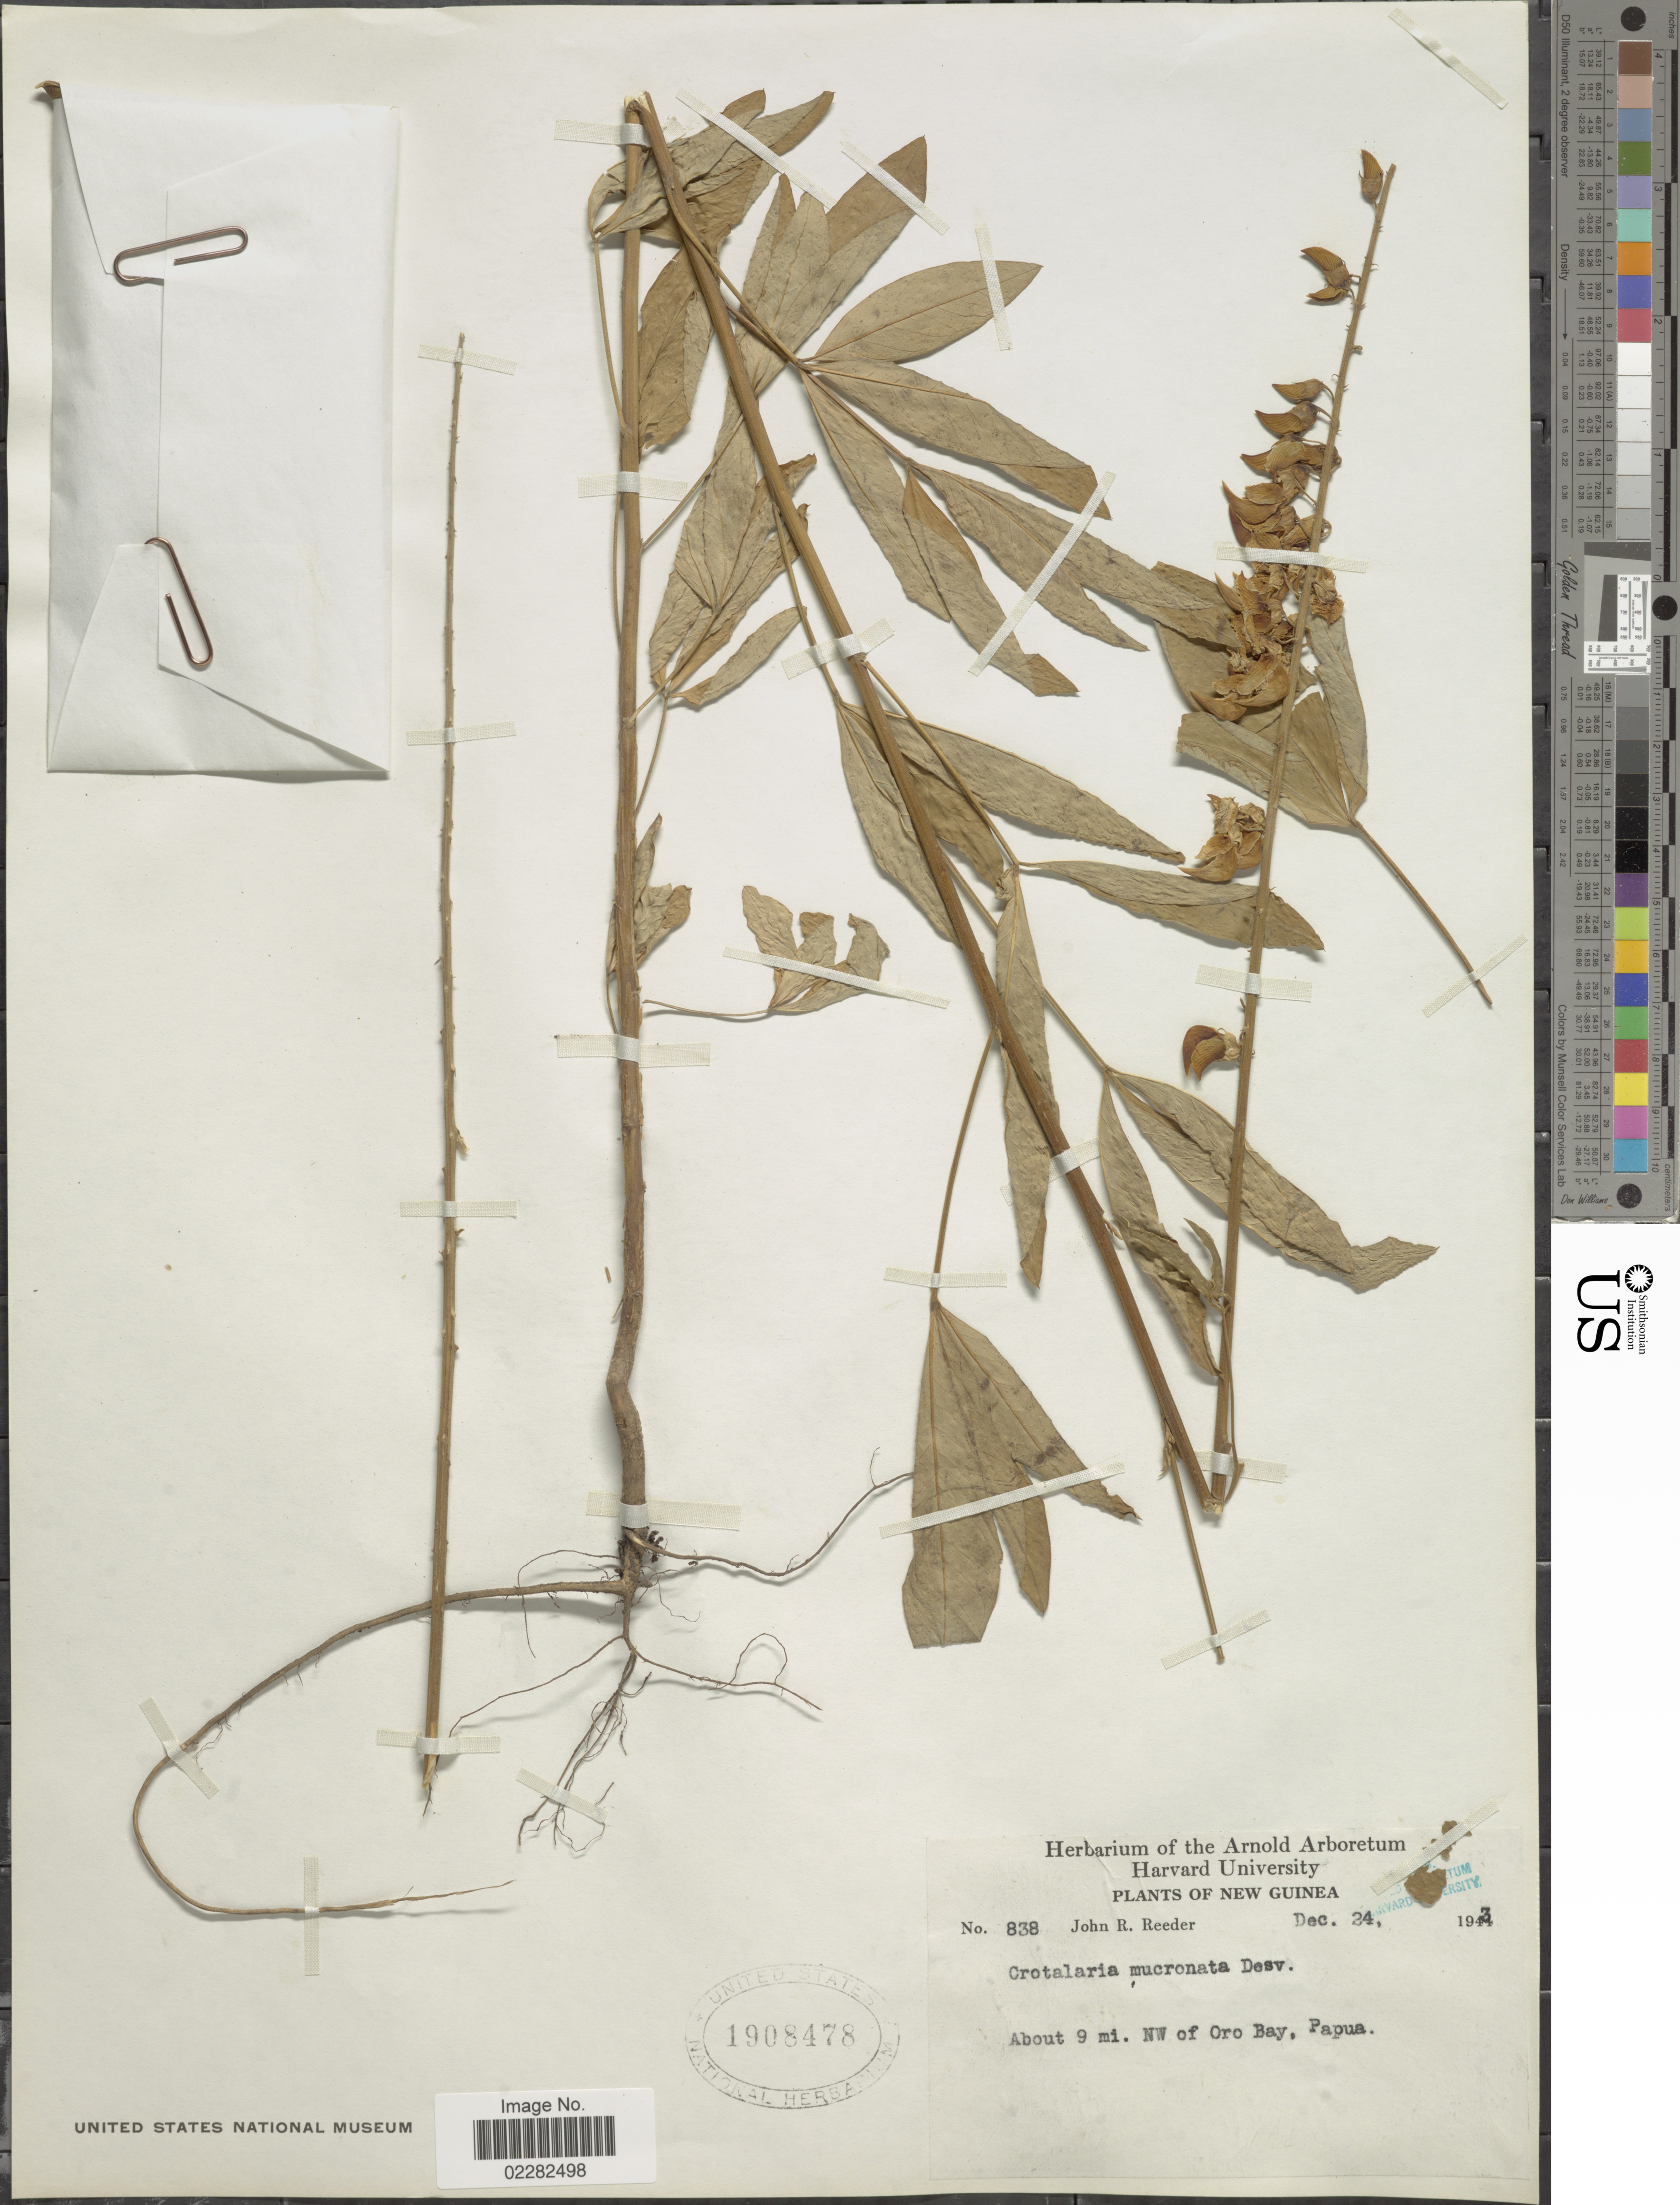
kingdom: Plantae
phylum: Tracheophyta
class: Magnoliopsida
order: Fabales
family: Fabaceae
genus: Crotalaria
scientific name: Crotalaria pallida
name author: Aiton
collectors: J. R. Reeder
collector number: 838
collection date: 1943-12-24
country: Papua New Guinea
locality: About 9 mi. NE of Oro Bay, Papua.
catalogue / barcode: US 1908478